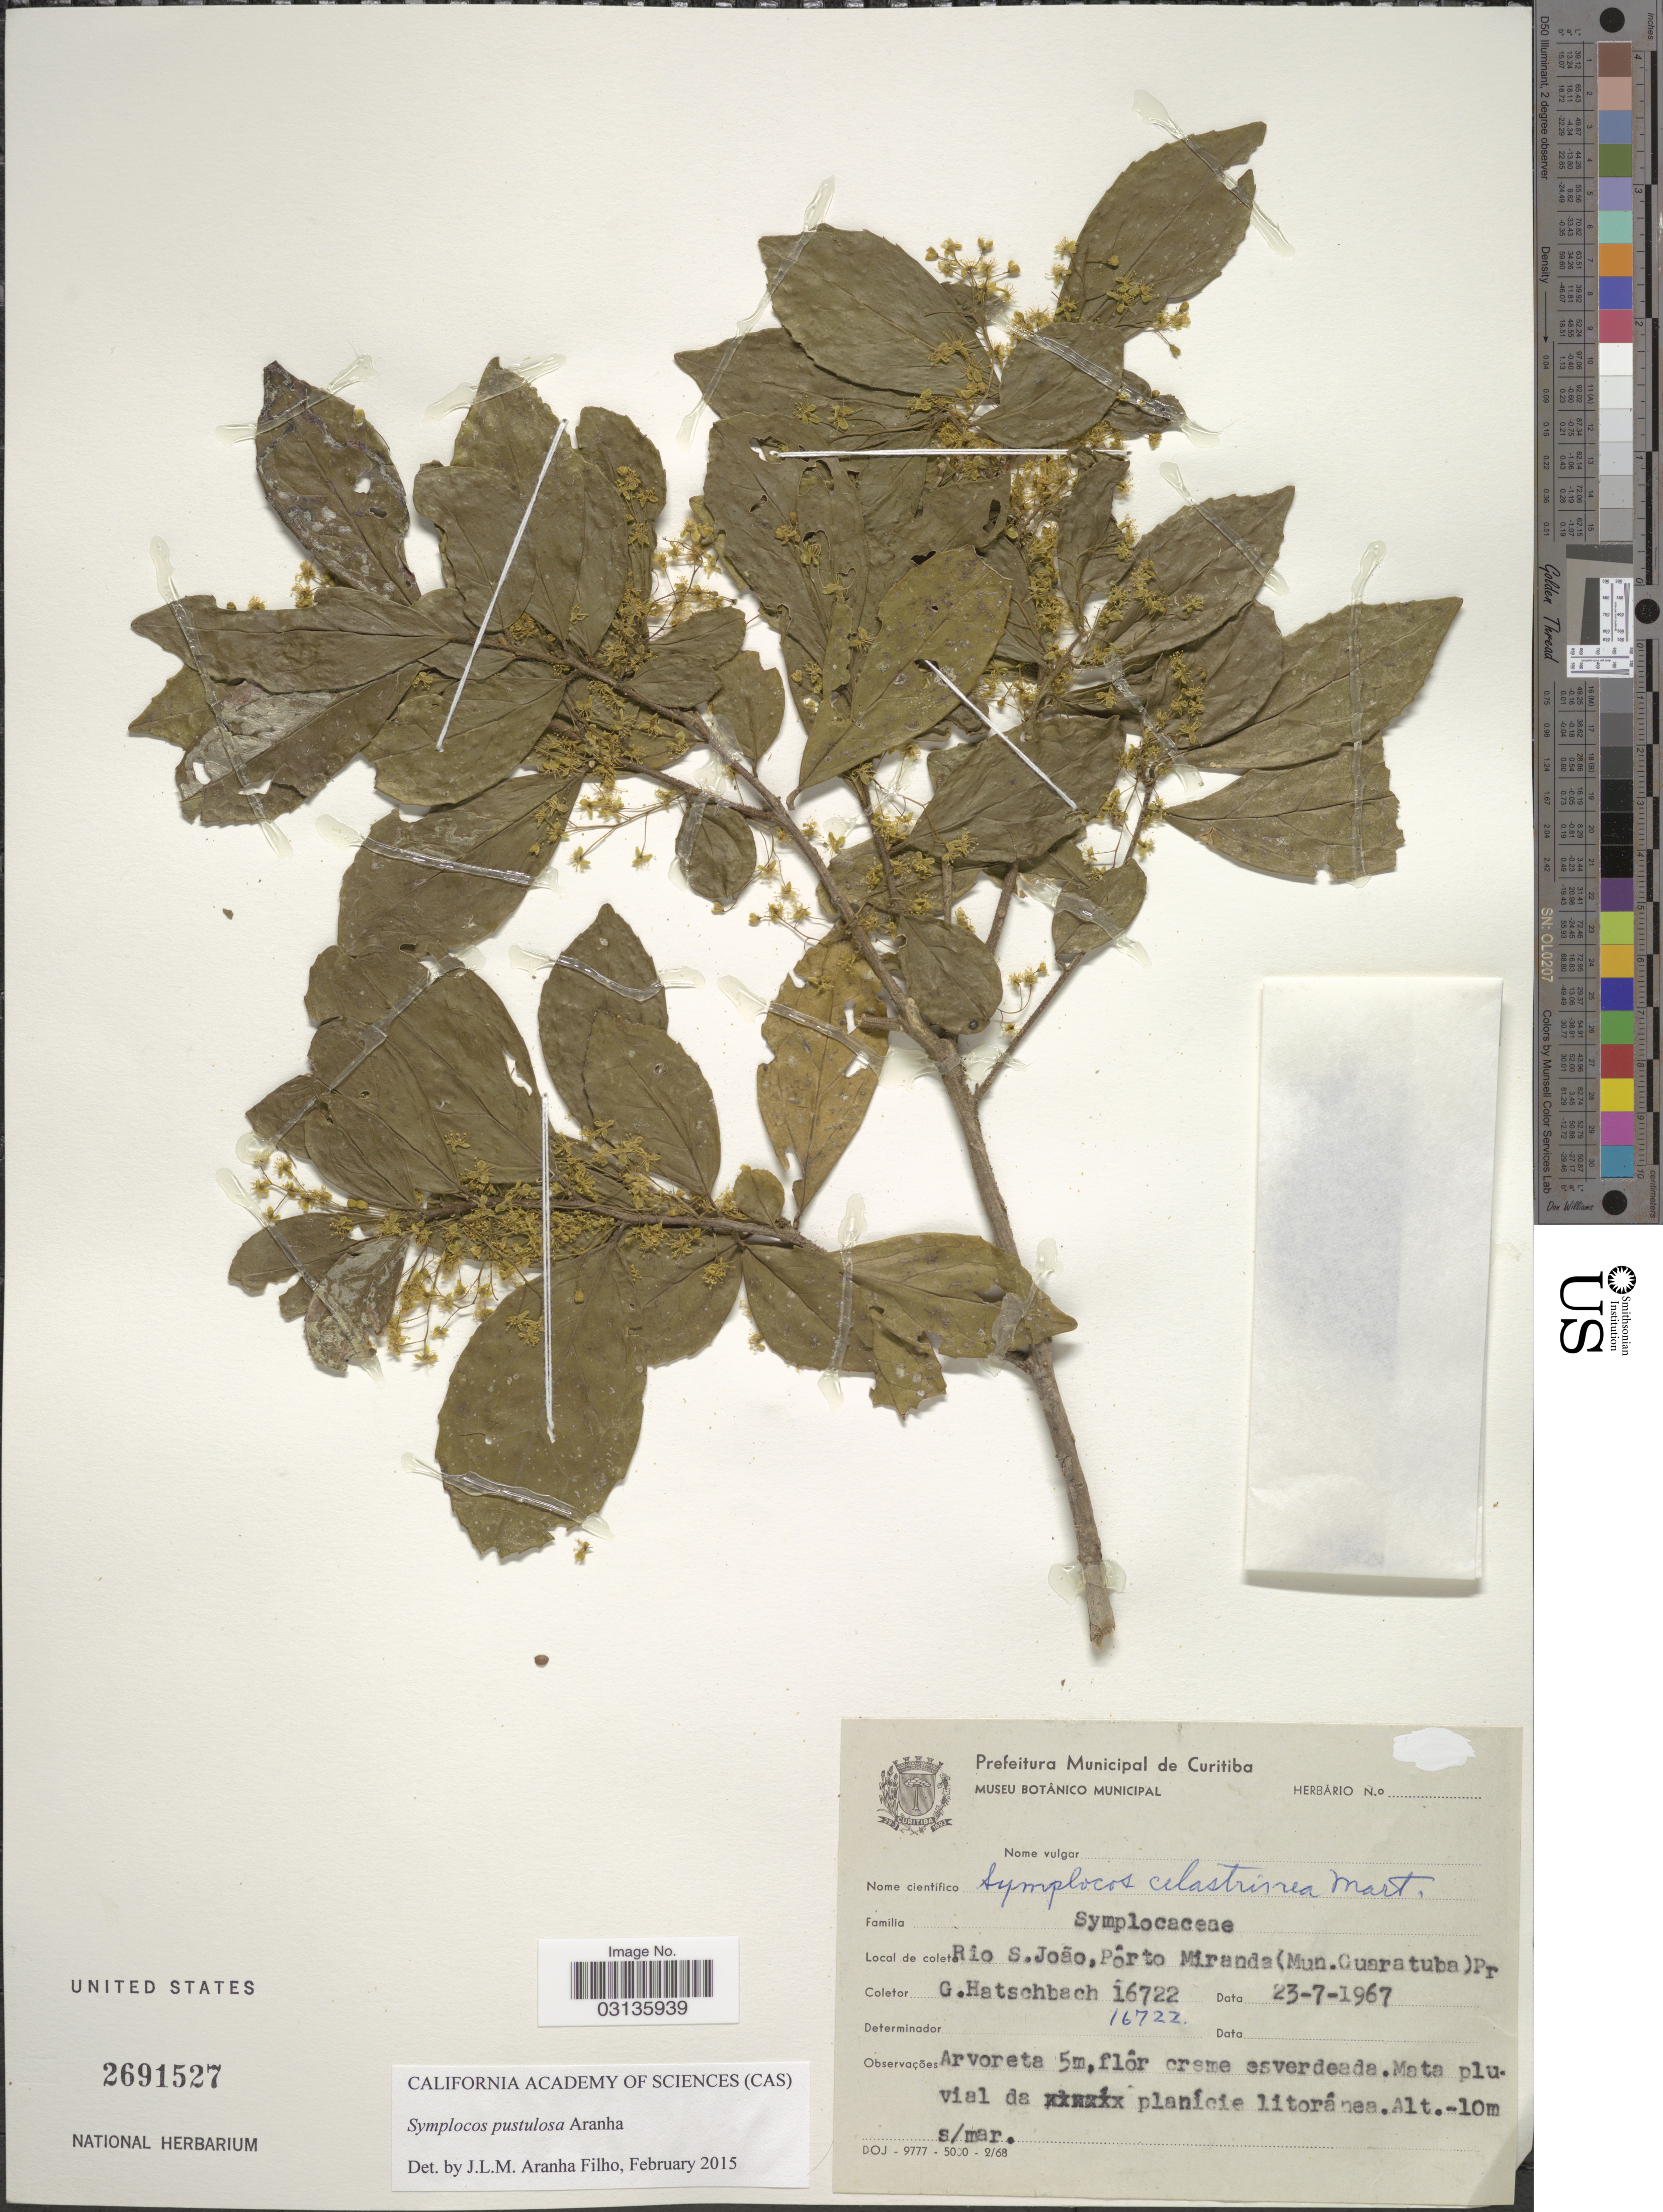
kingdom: Plantae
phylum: Tracheophyta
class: Magnoliopsida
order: Ericales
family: Symplocaceae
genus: Symplocos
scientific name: Symplocos pustulosa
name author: Aranha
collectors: G. Hatschbach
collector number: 16722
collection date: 1967-07-23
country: Venezuela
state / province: Miranda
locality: Rio S. João, Pôrto Miranda (Mun. Cuaratuba) Pr.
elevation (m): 10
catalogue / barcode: US 2691527